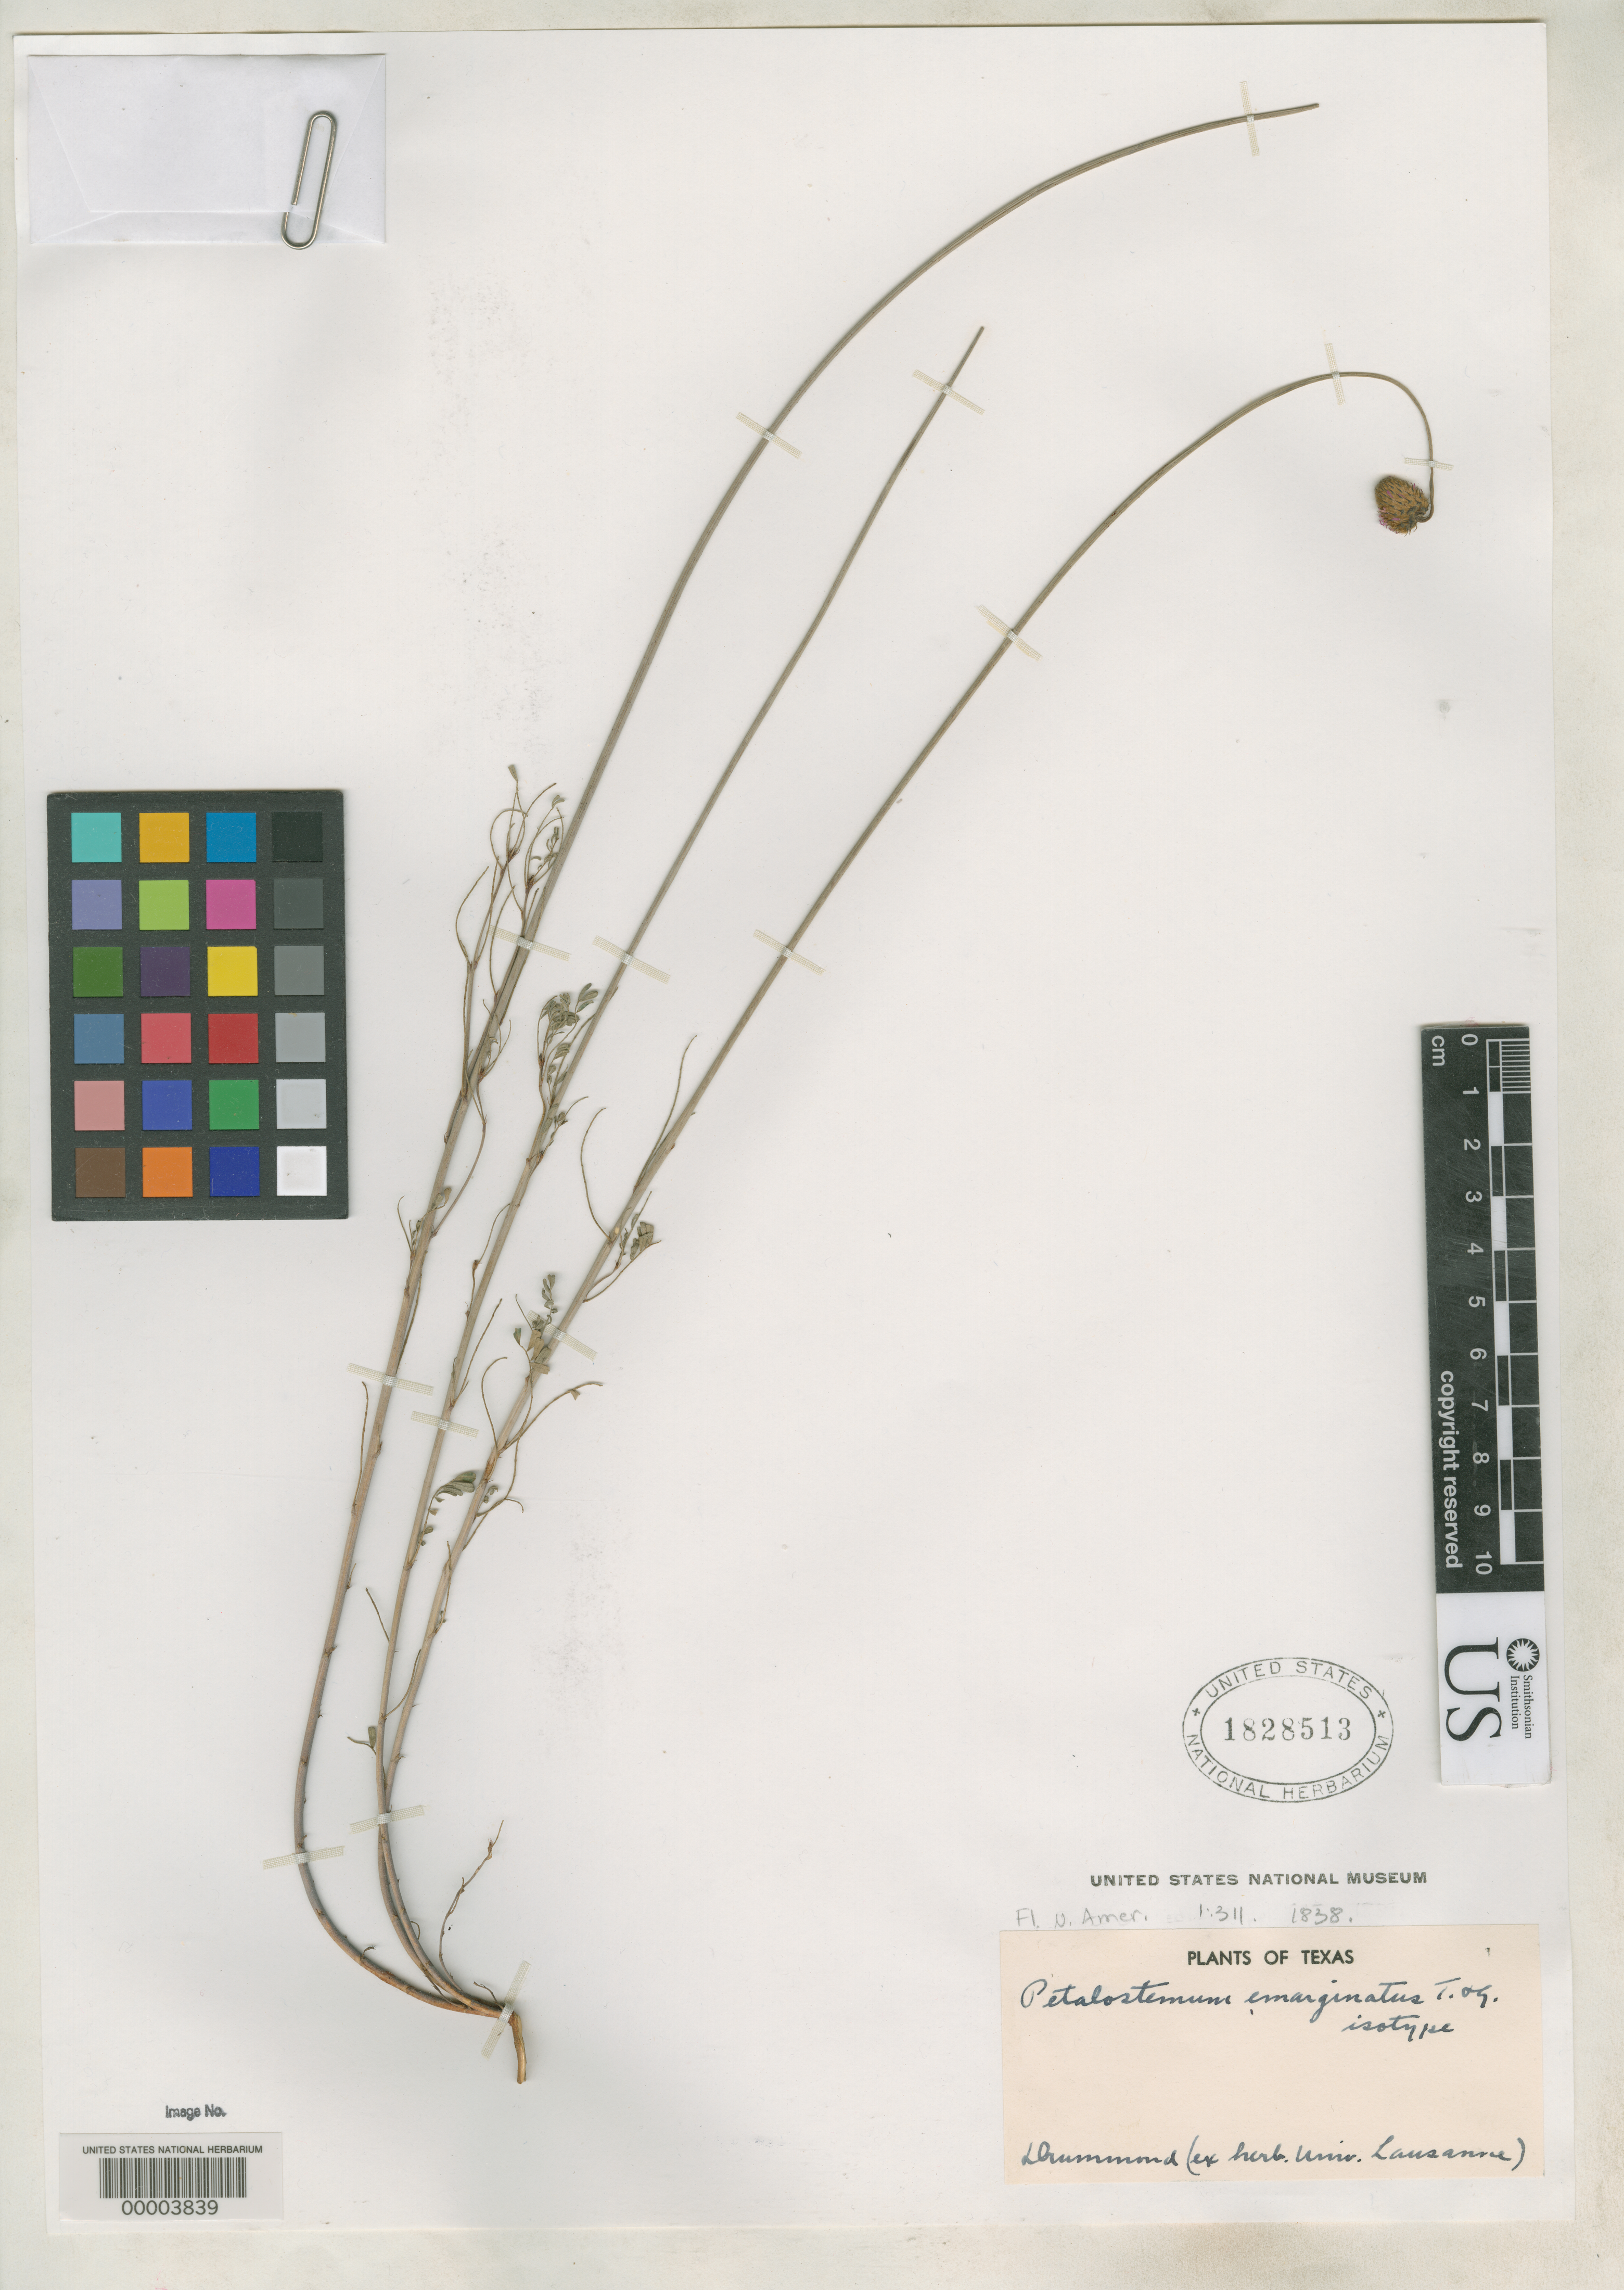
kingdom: Plantae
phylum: Tracheophyta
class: Magnoliopsida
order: Fabales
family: Fabaceae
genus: Petalostemon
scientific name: Petalostemon emarginatus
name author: Torr. & A. Gray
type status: Isotype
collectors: -. Drummond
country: United States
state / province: Texas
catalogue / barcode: US 1828513